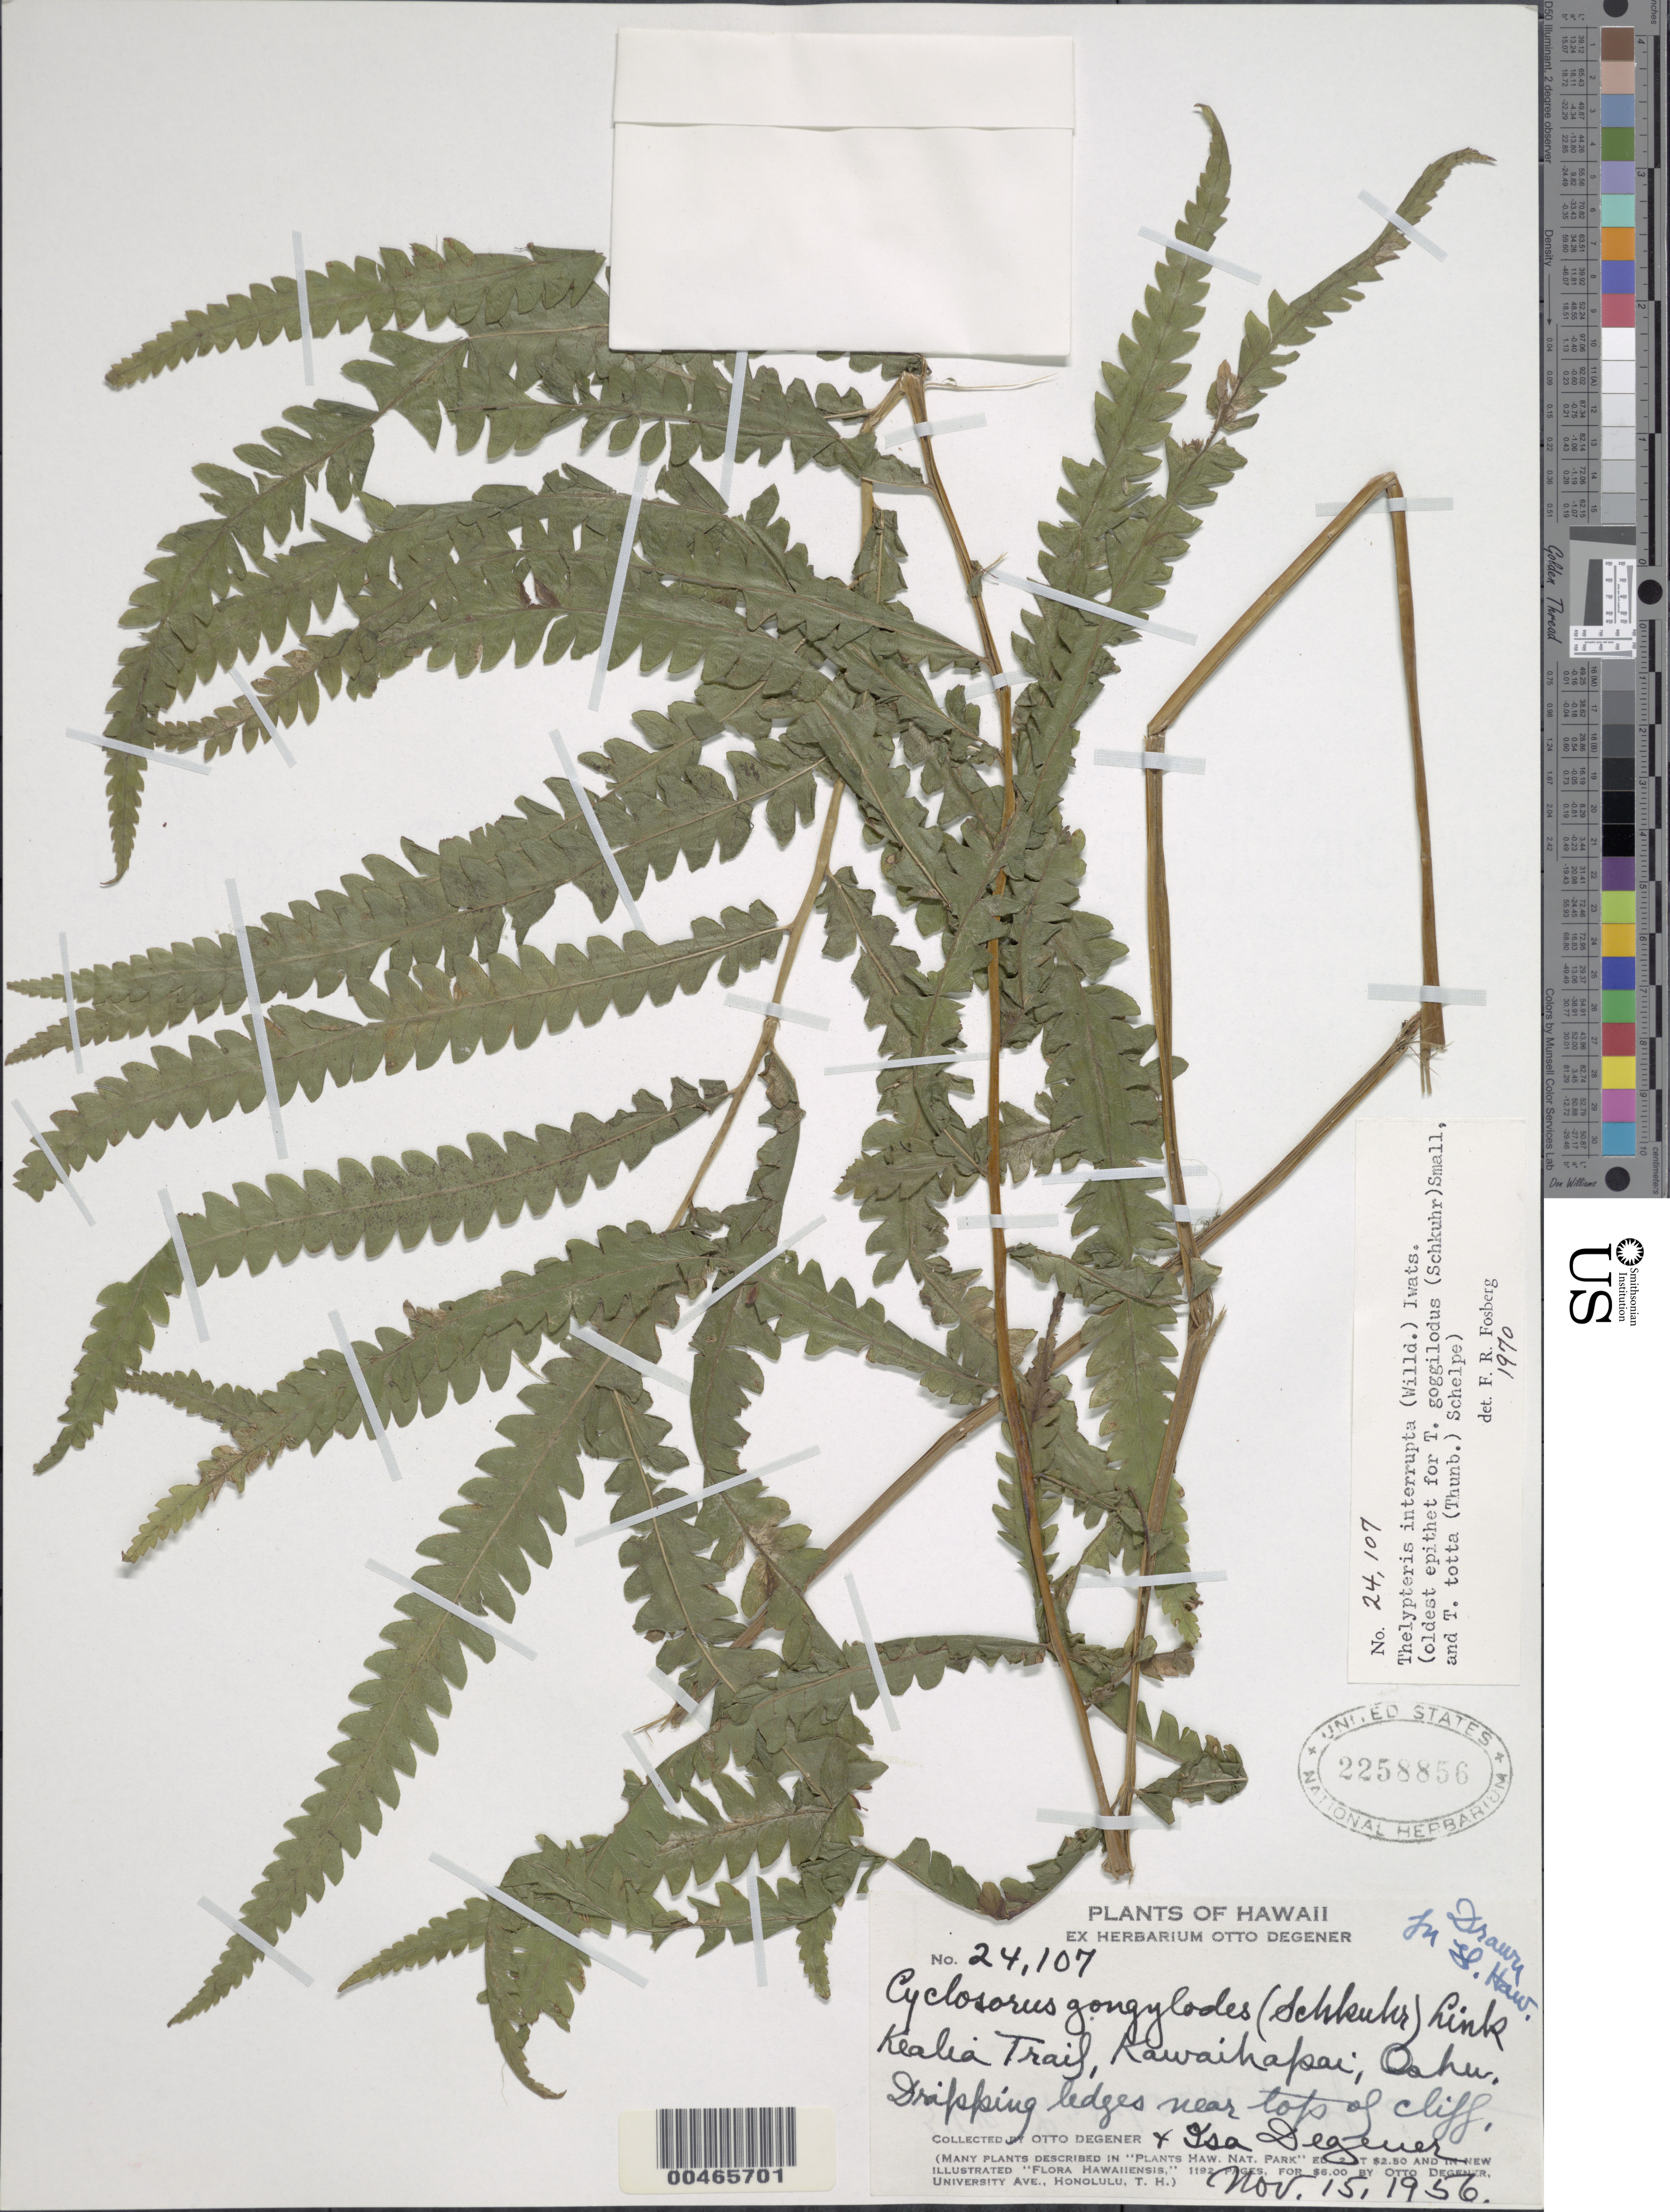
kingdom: Plantae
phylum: Tracheophyta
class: Polypodiopsida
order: Polypodiales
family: Thelypteridaceae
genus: Cyclosorus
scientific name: Cyclosorus interruptus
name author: (Willd.) H. Itô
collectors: O. Degener & I. Degener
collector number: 24107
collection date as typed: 15 Nov 1956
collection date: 1956-11-15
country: United States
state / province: Hawaii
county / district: Honolulu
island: Oahu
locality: Kealia Trail, Kawaihapai, near top of cliff.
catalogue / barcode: US 2258856